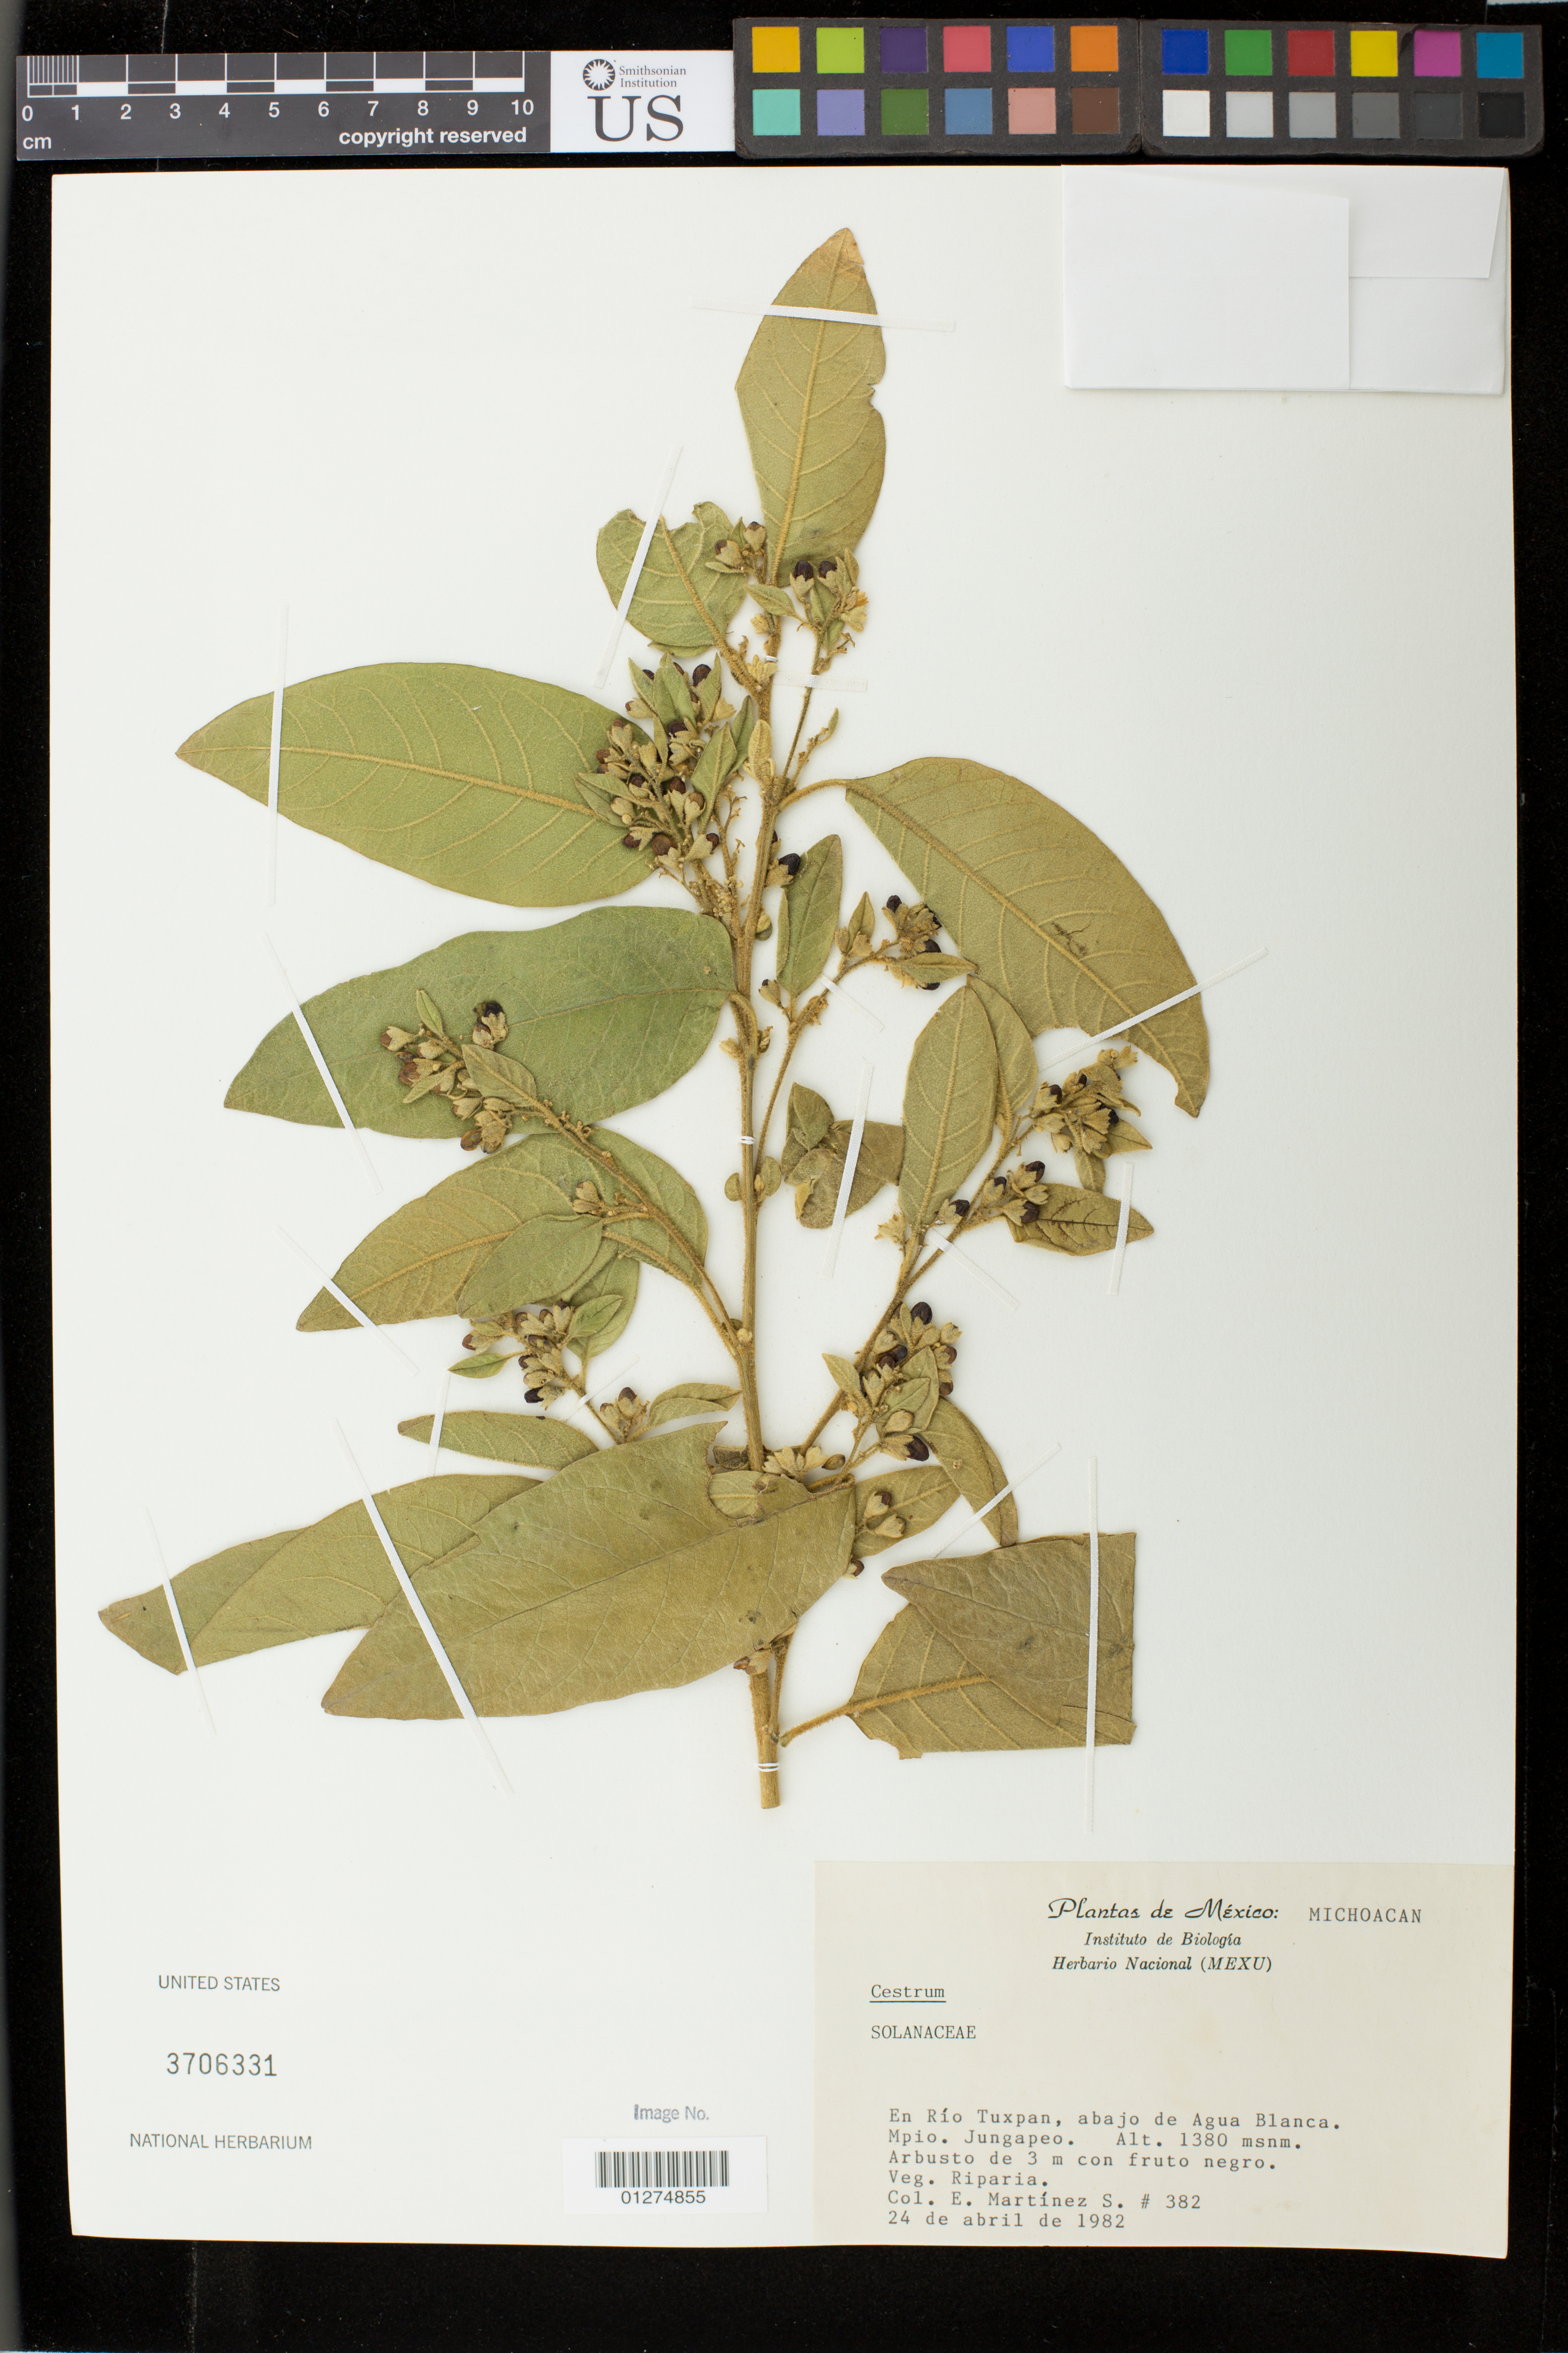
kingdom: Plantae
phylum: Tracheophyta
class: Magnoliopsida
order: Solanales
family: Solanaceae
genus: Cestrum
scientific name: Cestrum sp.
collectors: E. Martínez S.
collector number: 382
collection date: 1982-04-24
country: Mexico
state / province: Michoacán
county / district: Jungapeo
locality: En Rio Tuxpan, abajo de Agua Blanca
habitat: riparia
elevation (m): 1380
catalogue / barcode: US 3706331